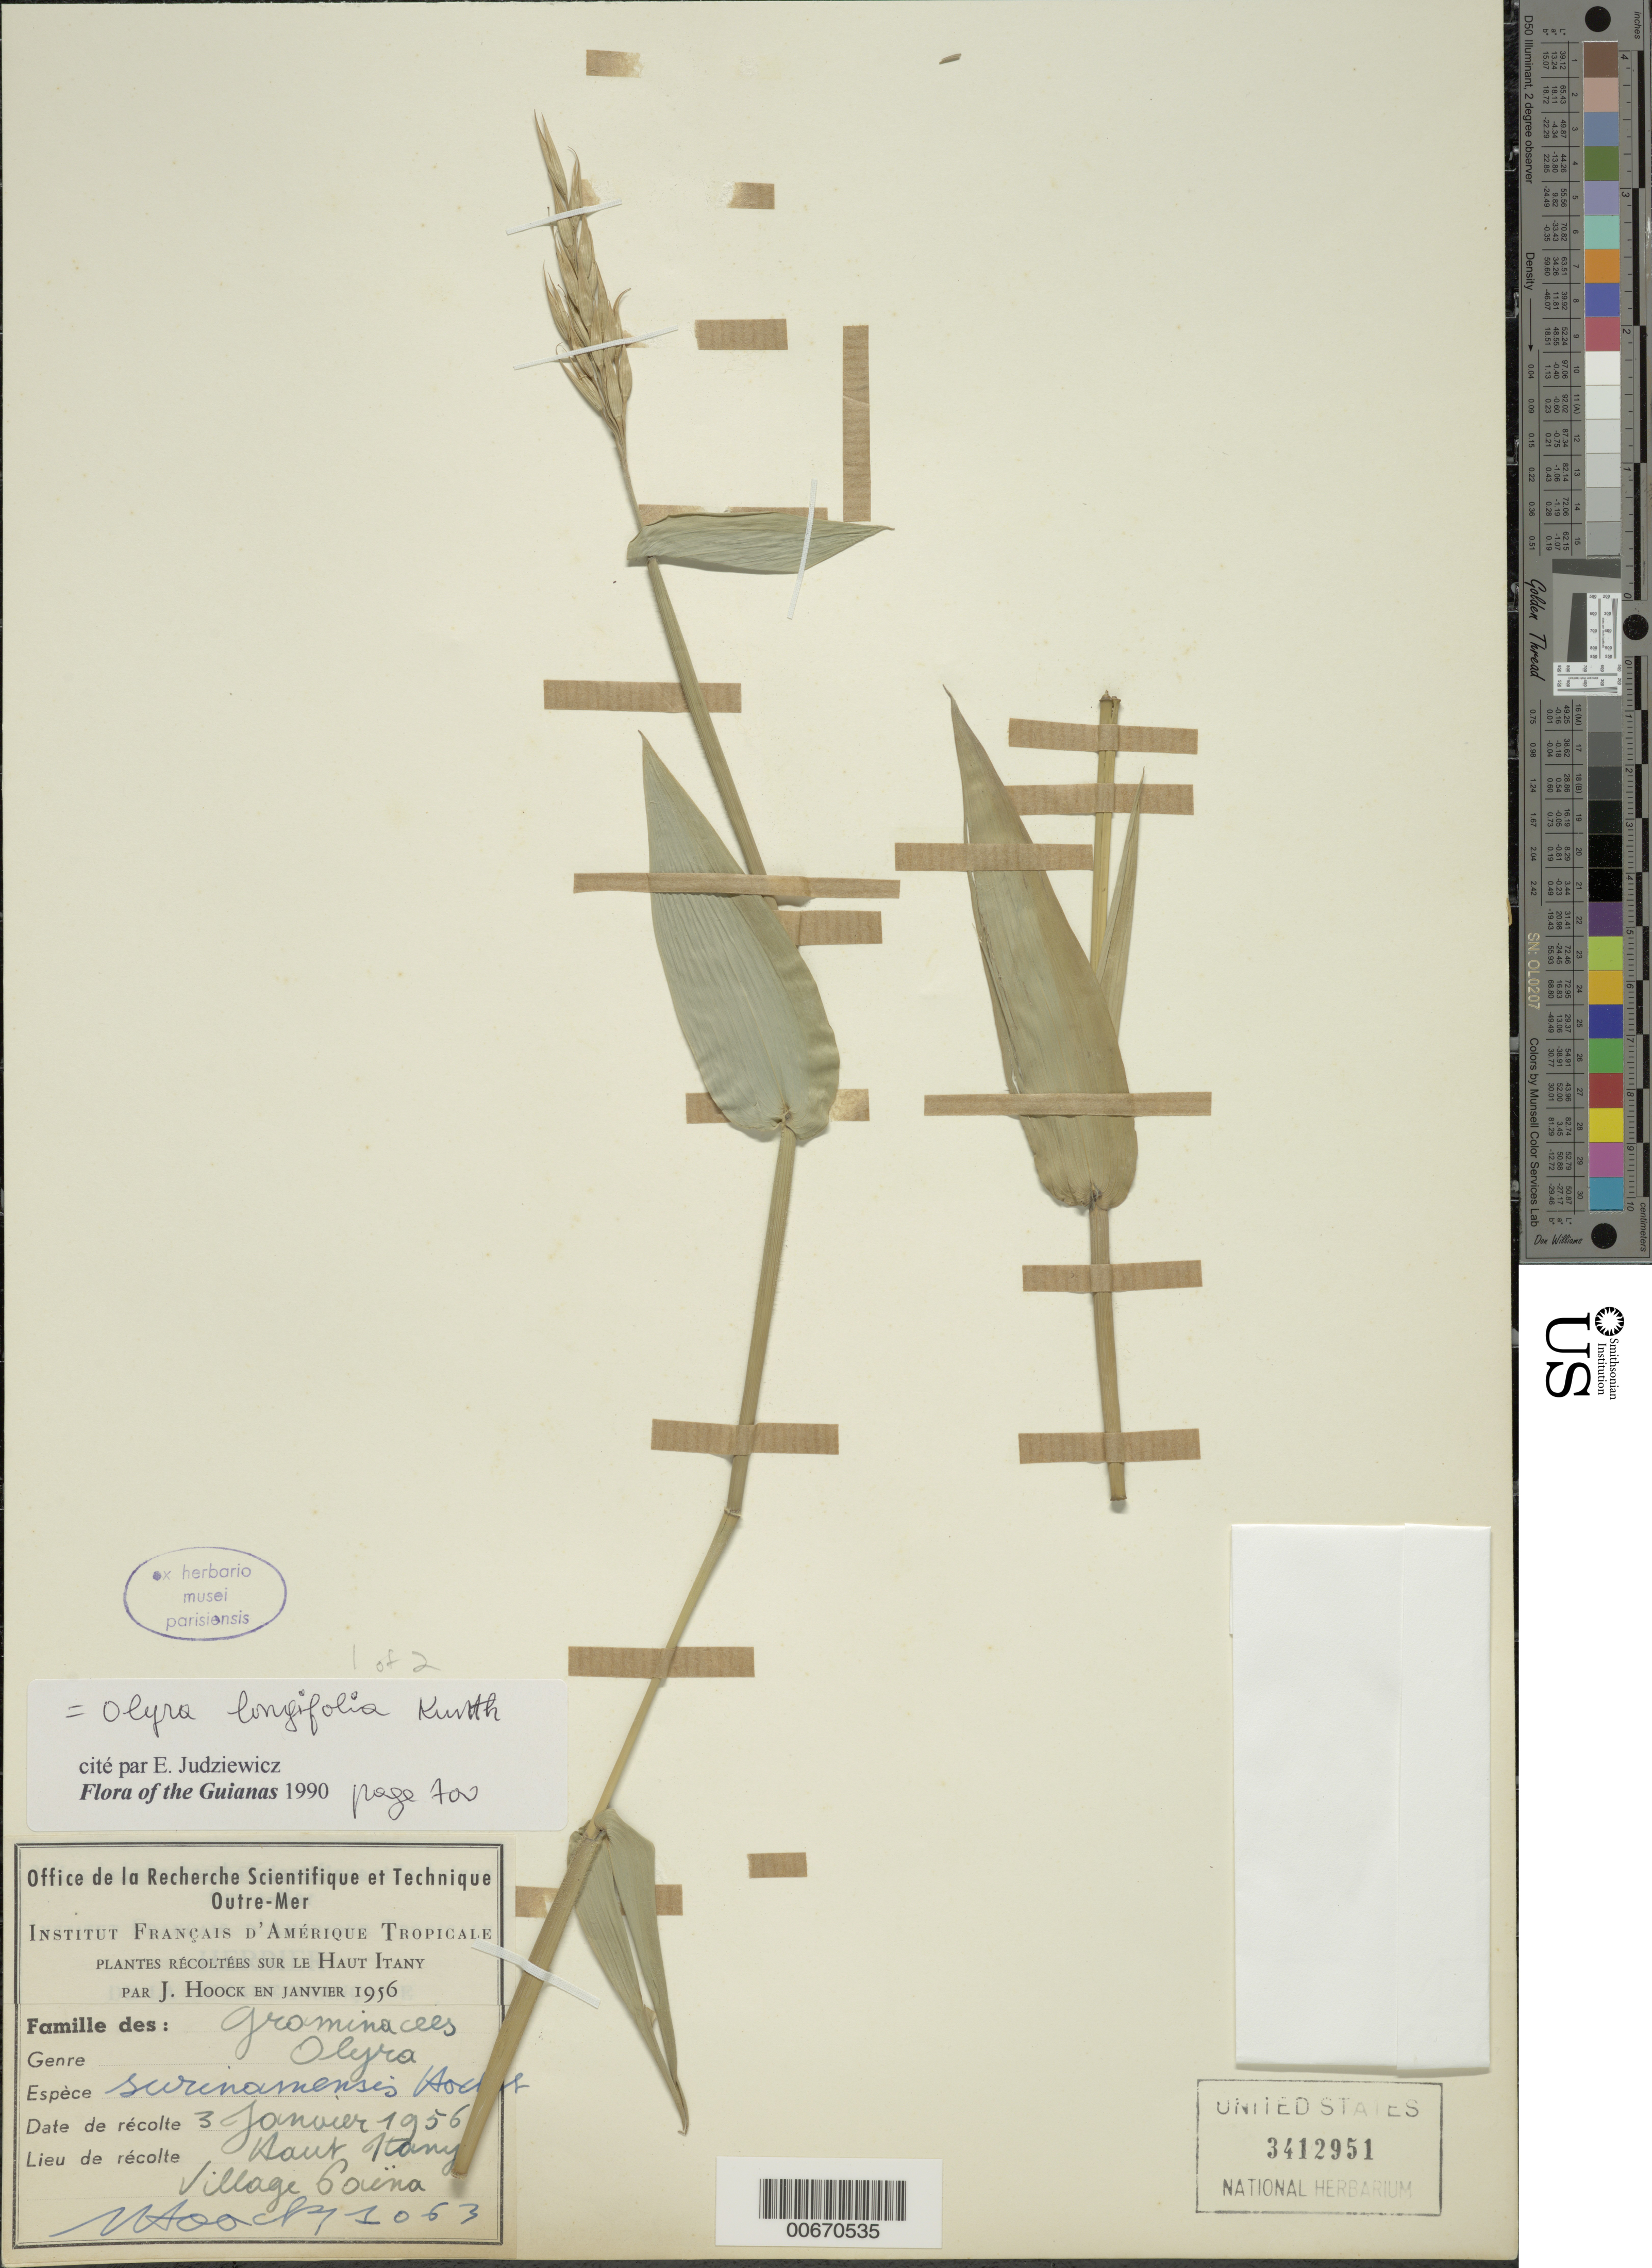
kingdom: Plantae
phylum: Tracheophyta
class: Liliopsida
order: Poales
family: Poaceae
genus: Olyra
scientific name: Olyra longifolia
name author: Kunth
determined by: Judziewicz, E. J.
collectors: J. Hoock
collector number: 1063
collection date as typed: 3-Jan-56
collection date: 1956-01-03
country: French Guiana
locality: Haut Litany, Village Paina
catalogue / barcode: US 3412951